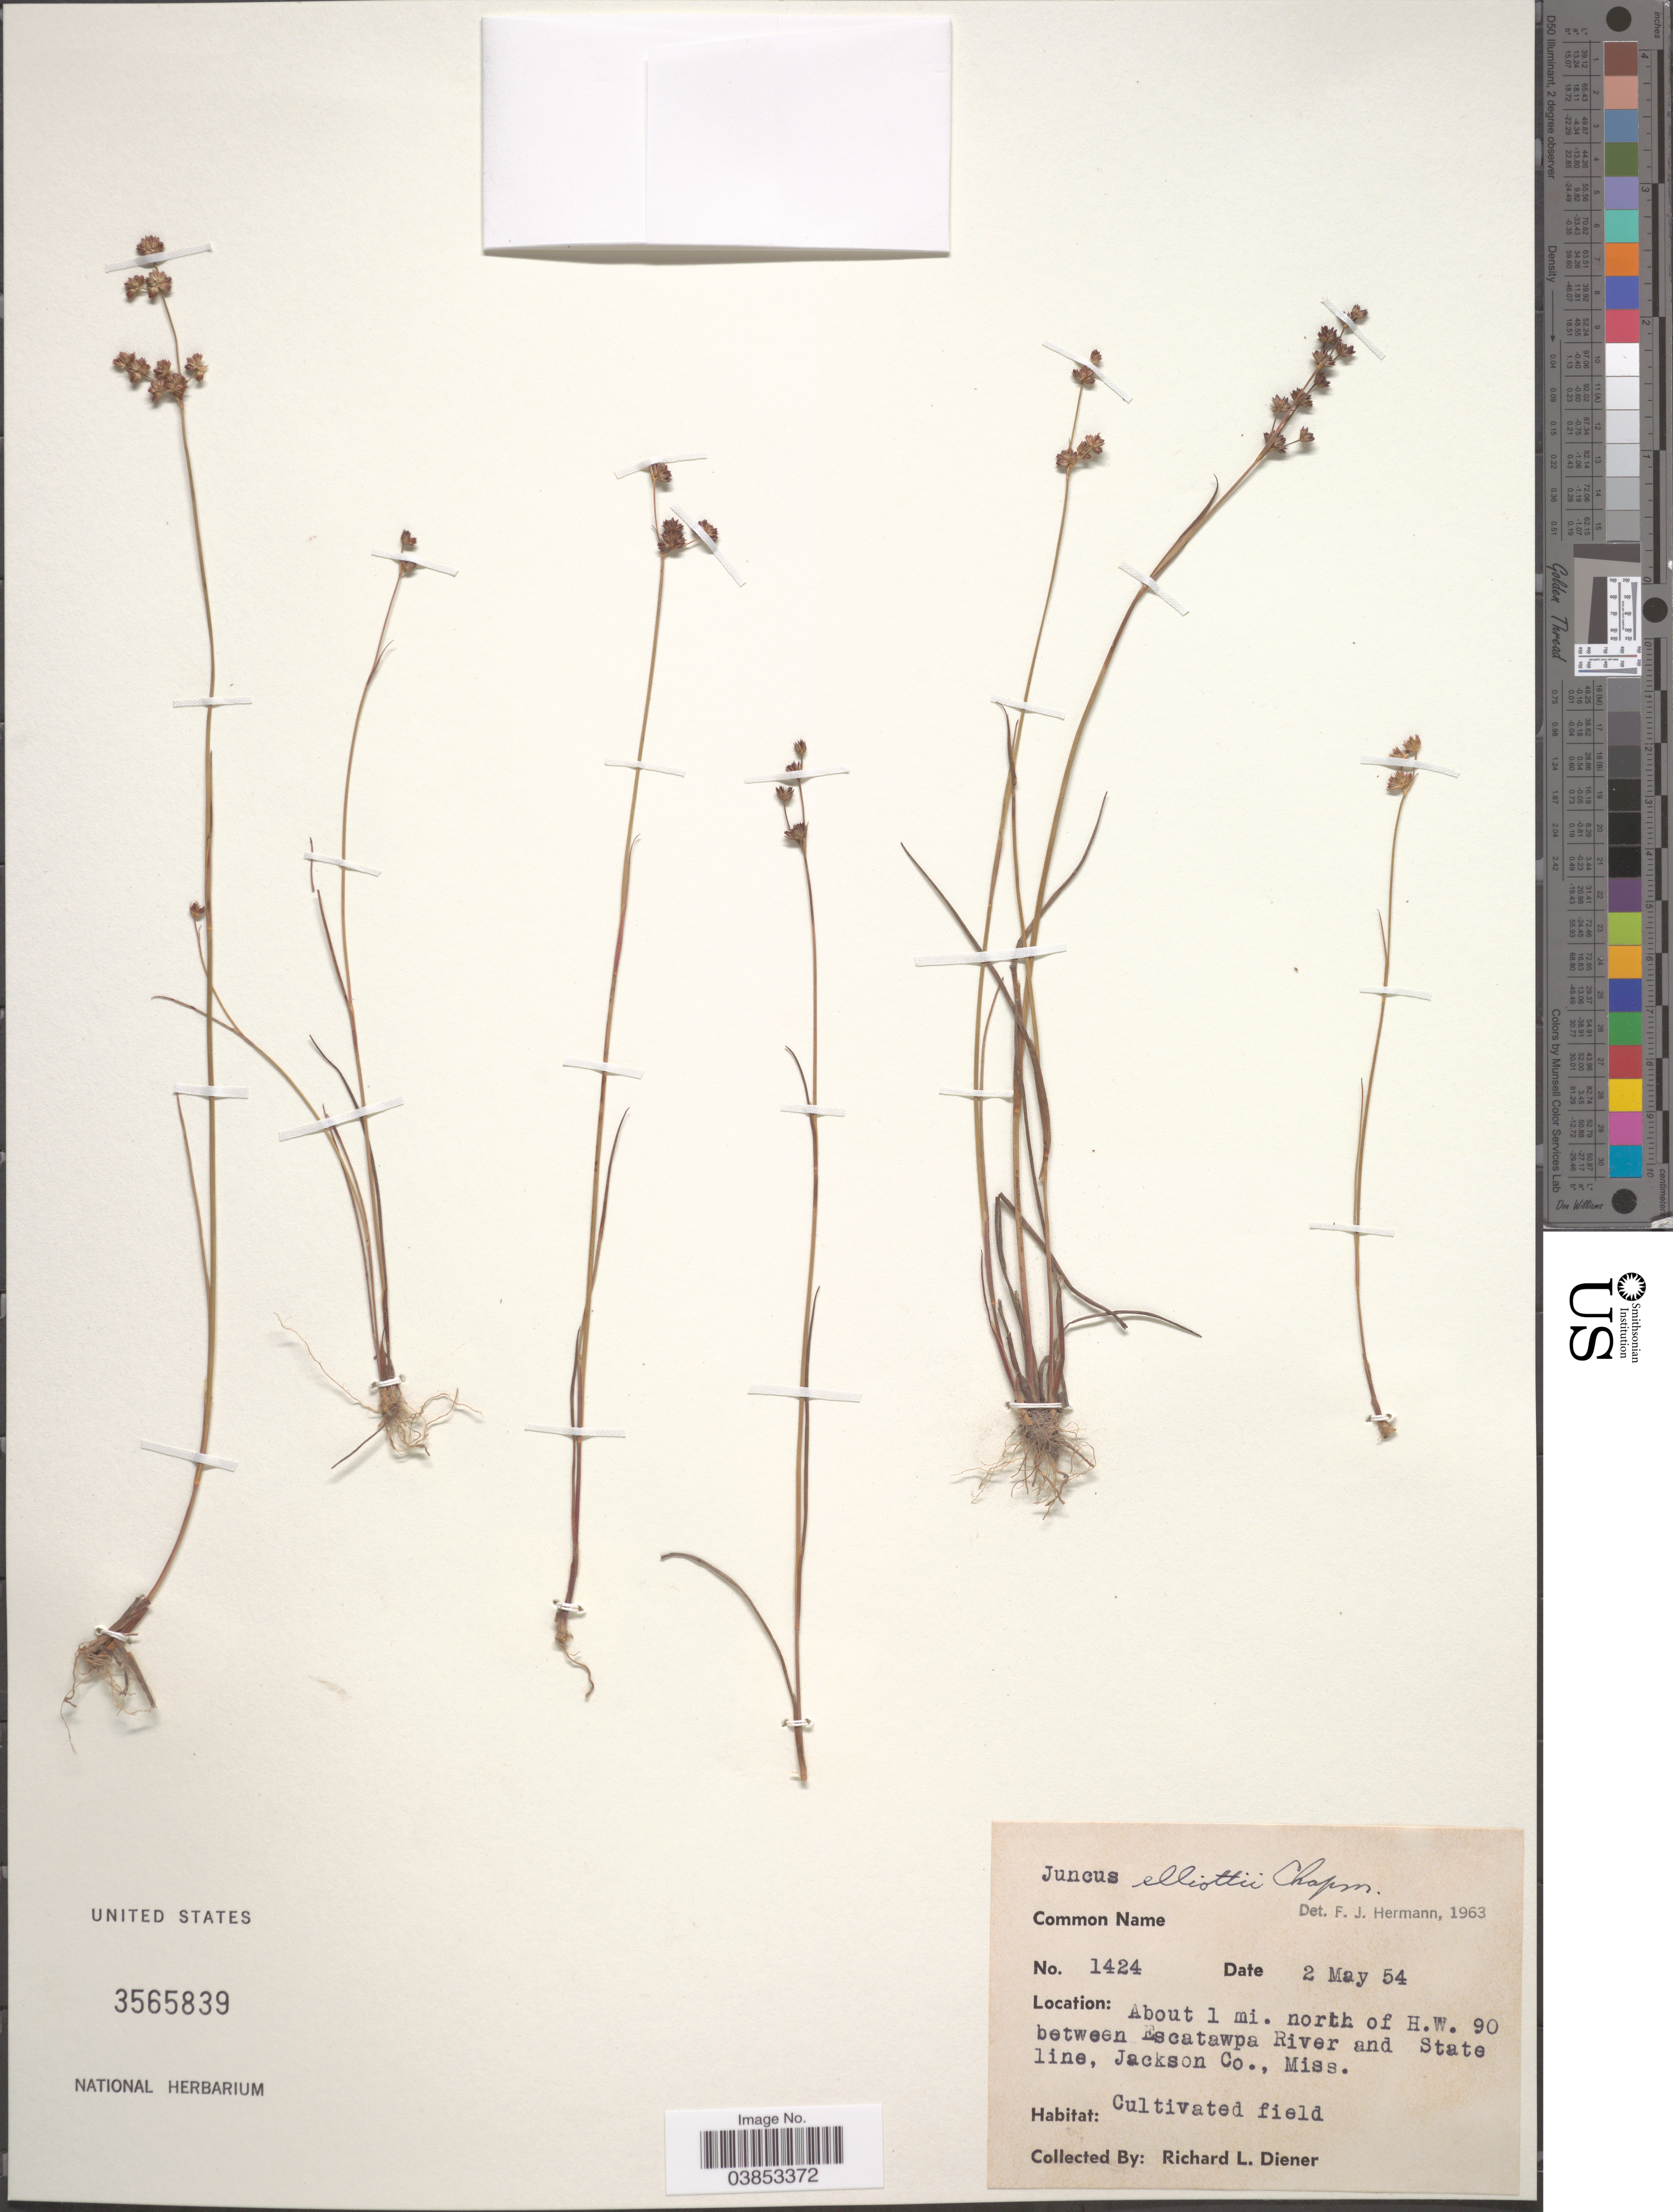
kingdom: Plantae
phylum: Tracheophyta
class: Liliopsida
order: Poales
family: Juncaceae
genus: Juncus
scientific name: Juncus elliottii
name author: Chapm.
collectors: R. Diener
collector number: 1424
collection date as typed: Transcribed d/m/y: 2/5/54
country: United States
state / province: Mississippi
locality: About 1 mi. north of H.W. 90 between Escatawpa River and State line, Jackson Co.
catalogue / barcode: US 3565839